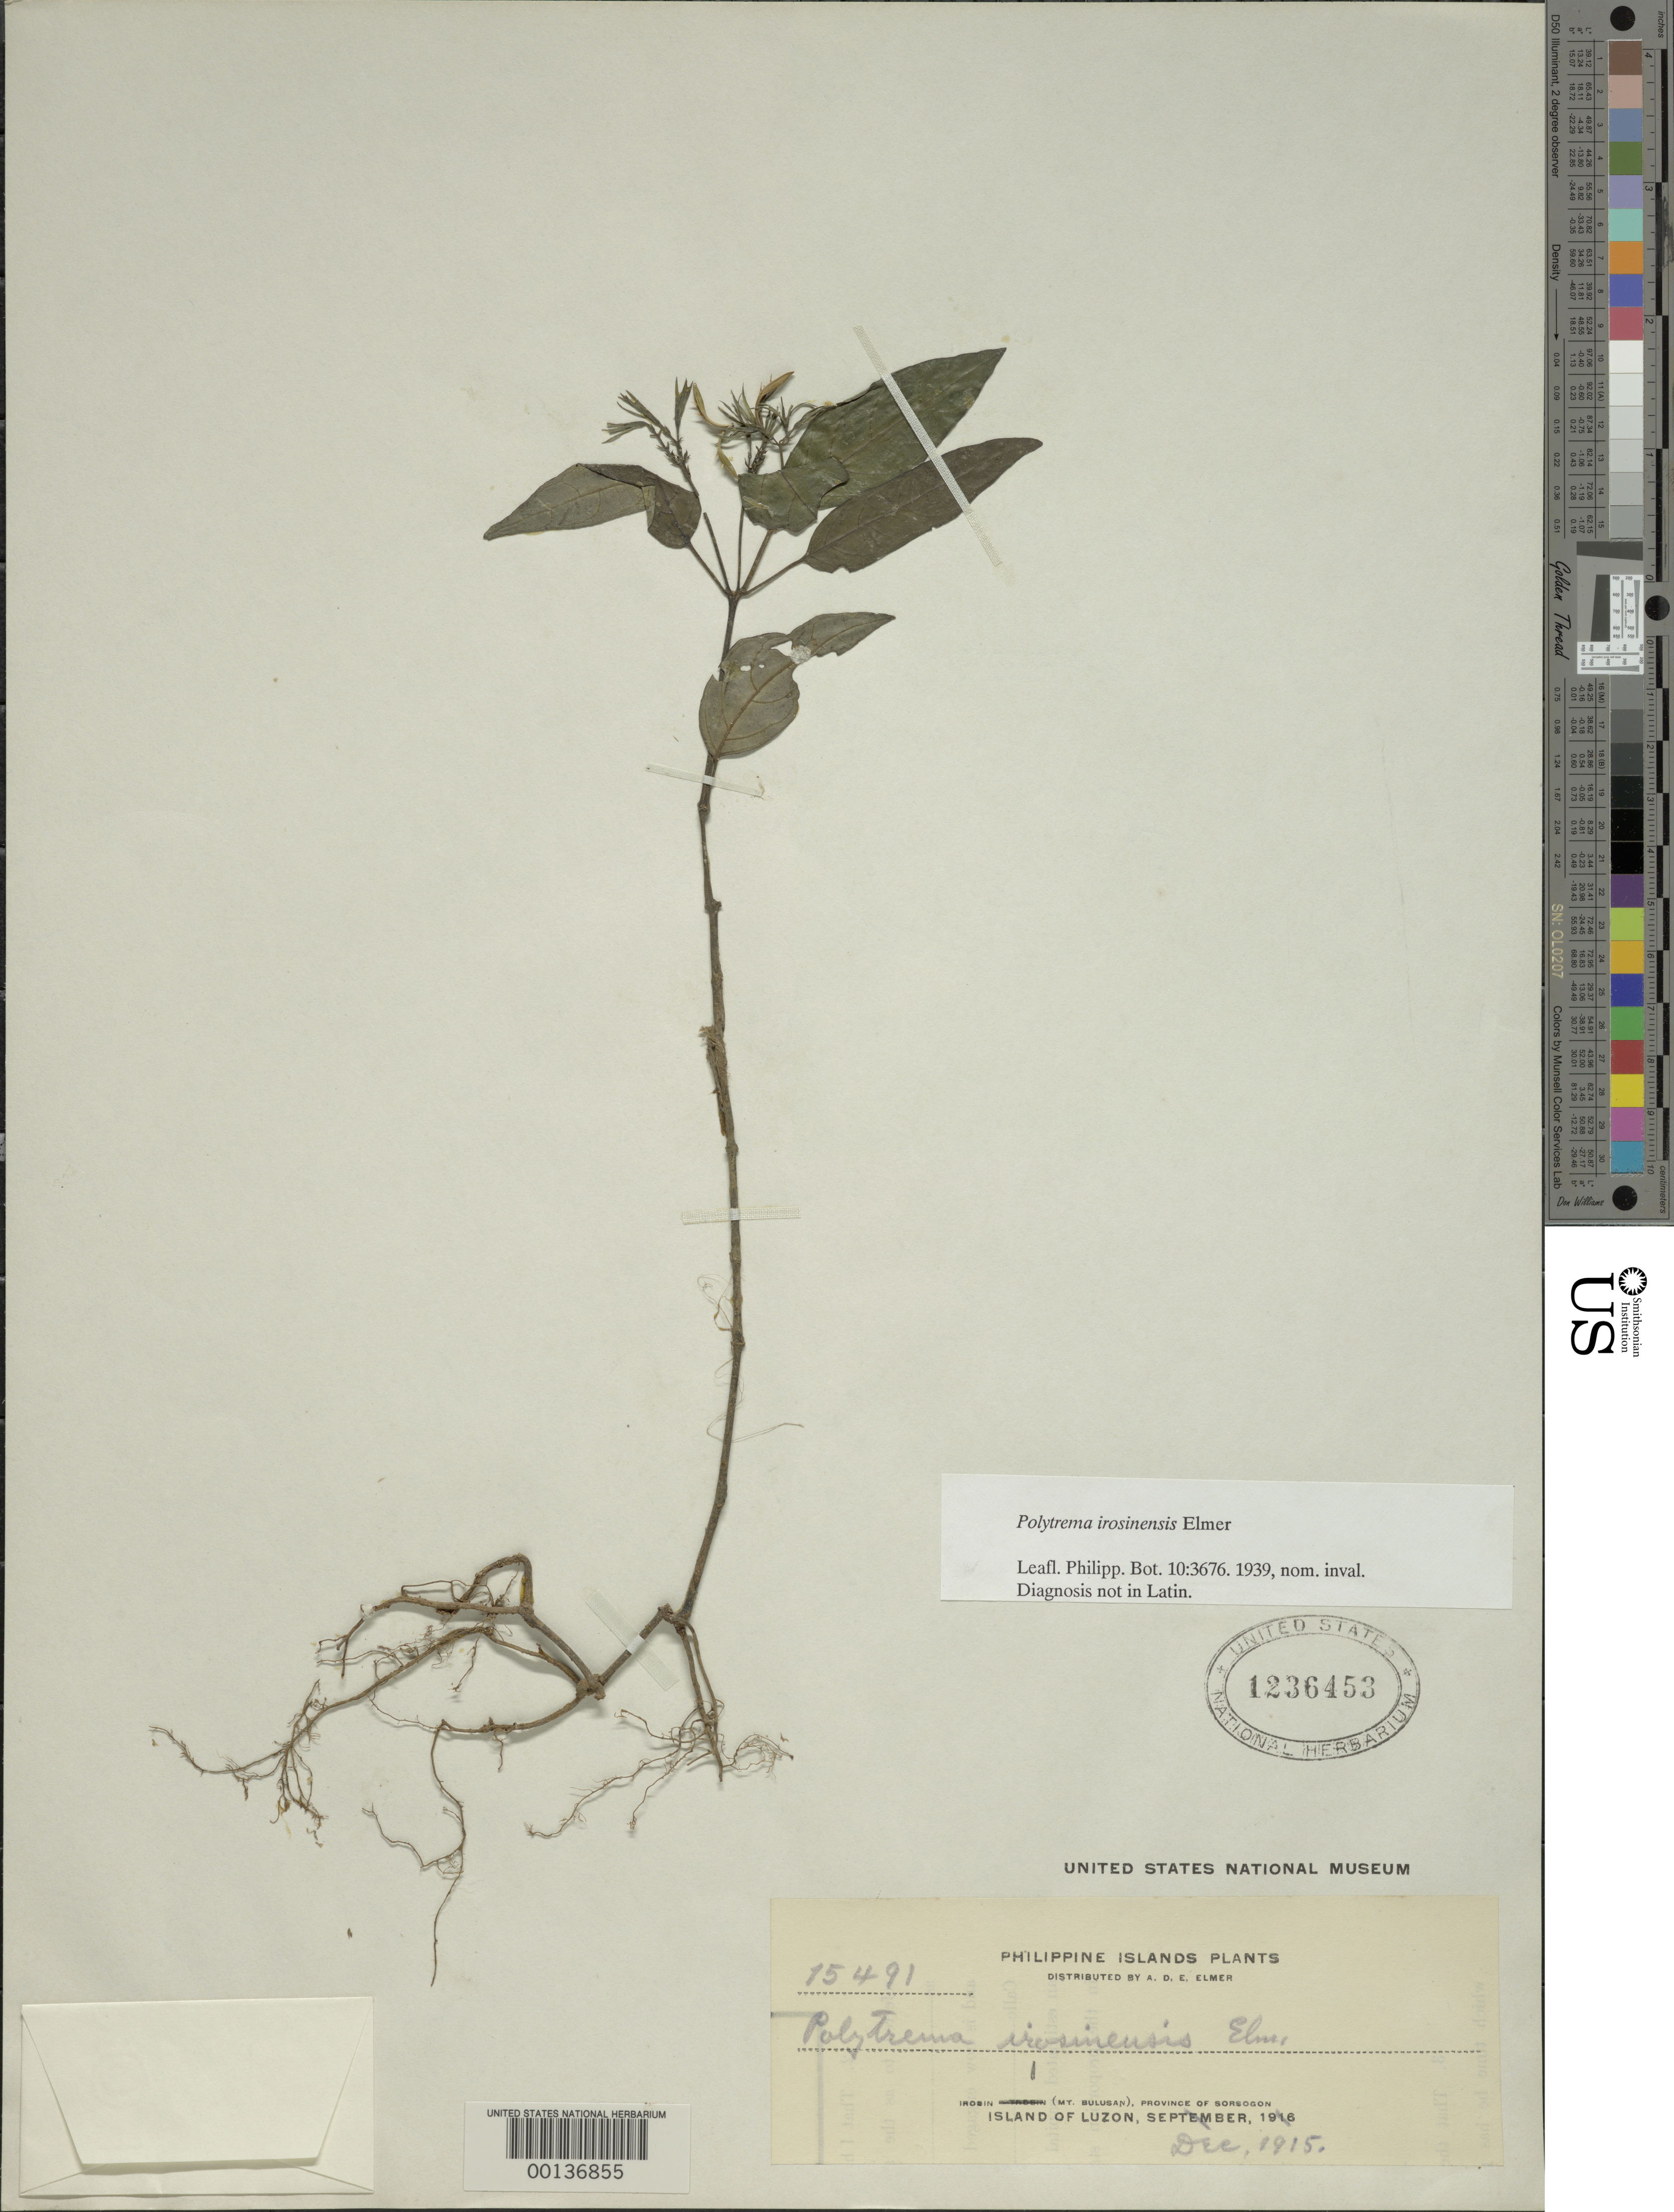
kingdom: Plantae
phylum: Tracheophyta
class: Magnoliopsida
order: Lamiales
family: Acanthaceae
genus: Polytrema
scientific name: Polytrema irosinensis Elmer, nom. inval.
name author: Elmer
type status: Voucher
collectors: A. D. E. Elmer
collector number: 15491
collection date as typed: Dec 1915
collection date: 1915-12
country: Philippines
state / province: Bicol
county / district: Sorsogon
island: Luzon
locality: Irosin, Mt. Bulusan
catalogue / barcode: US 1236453